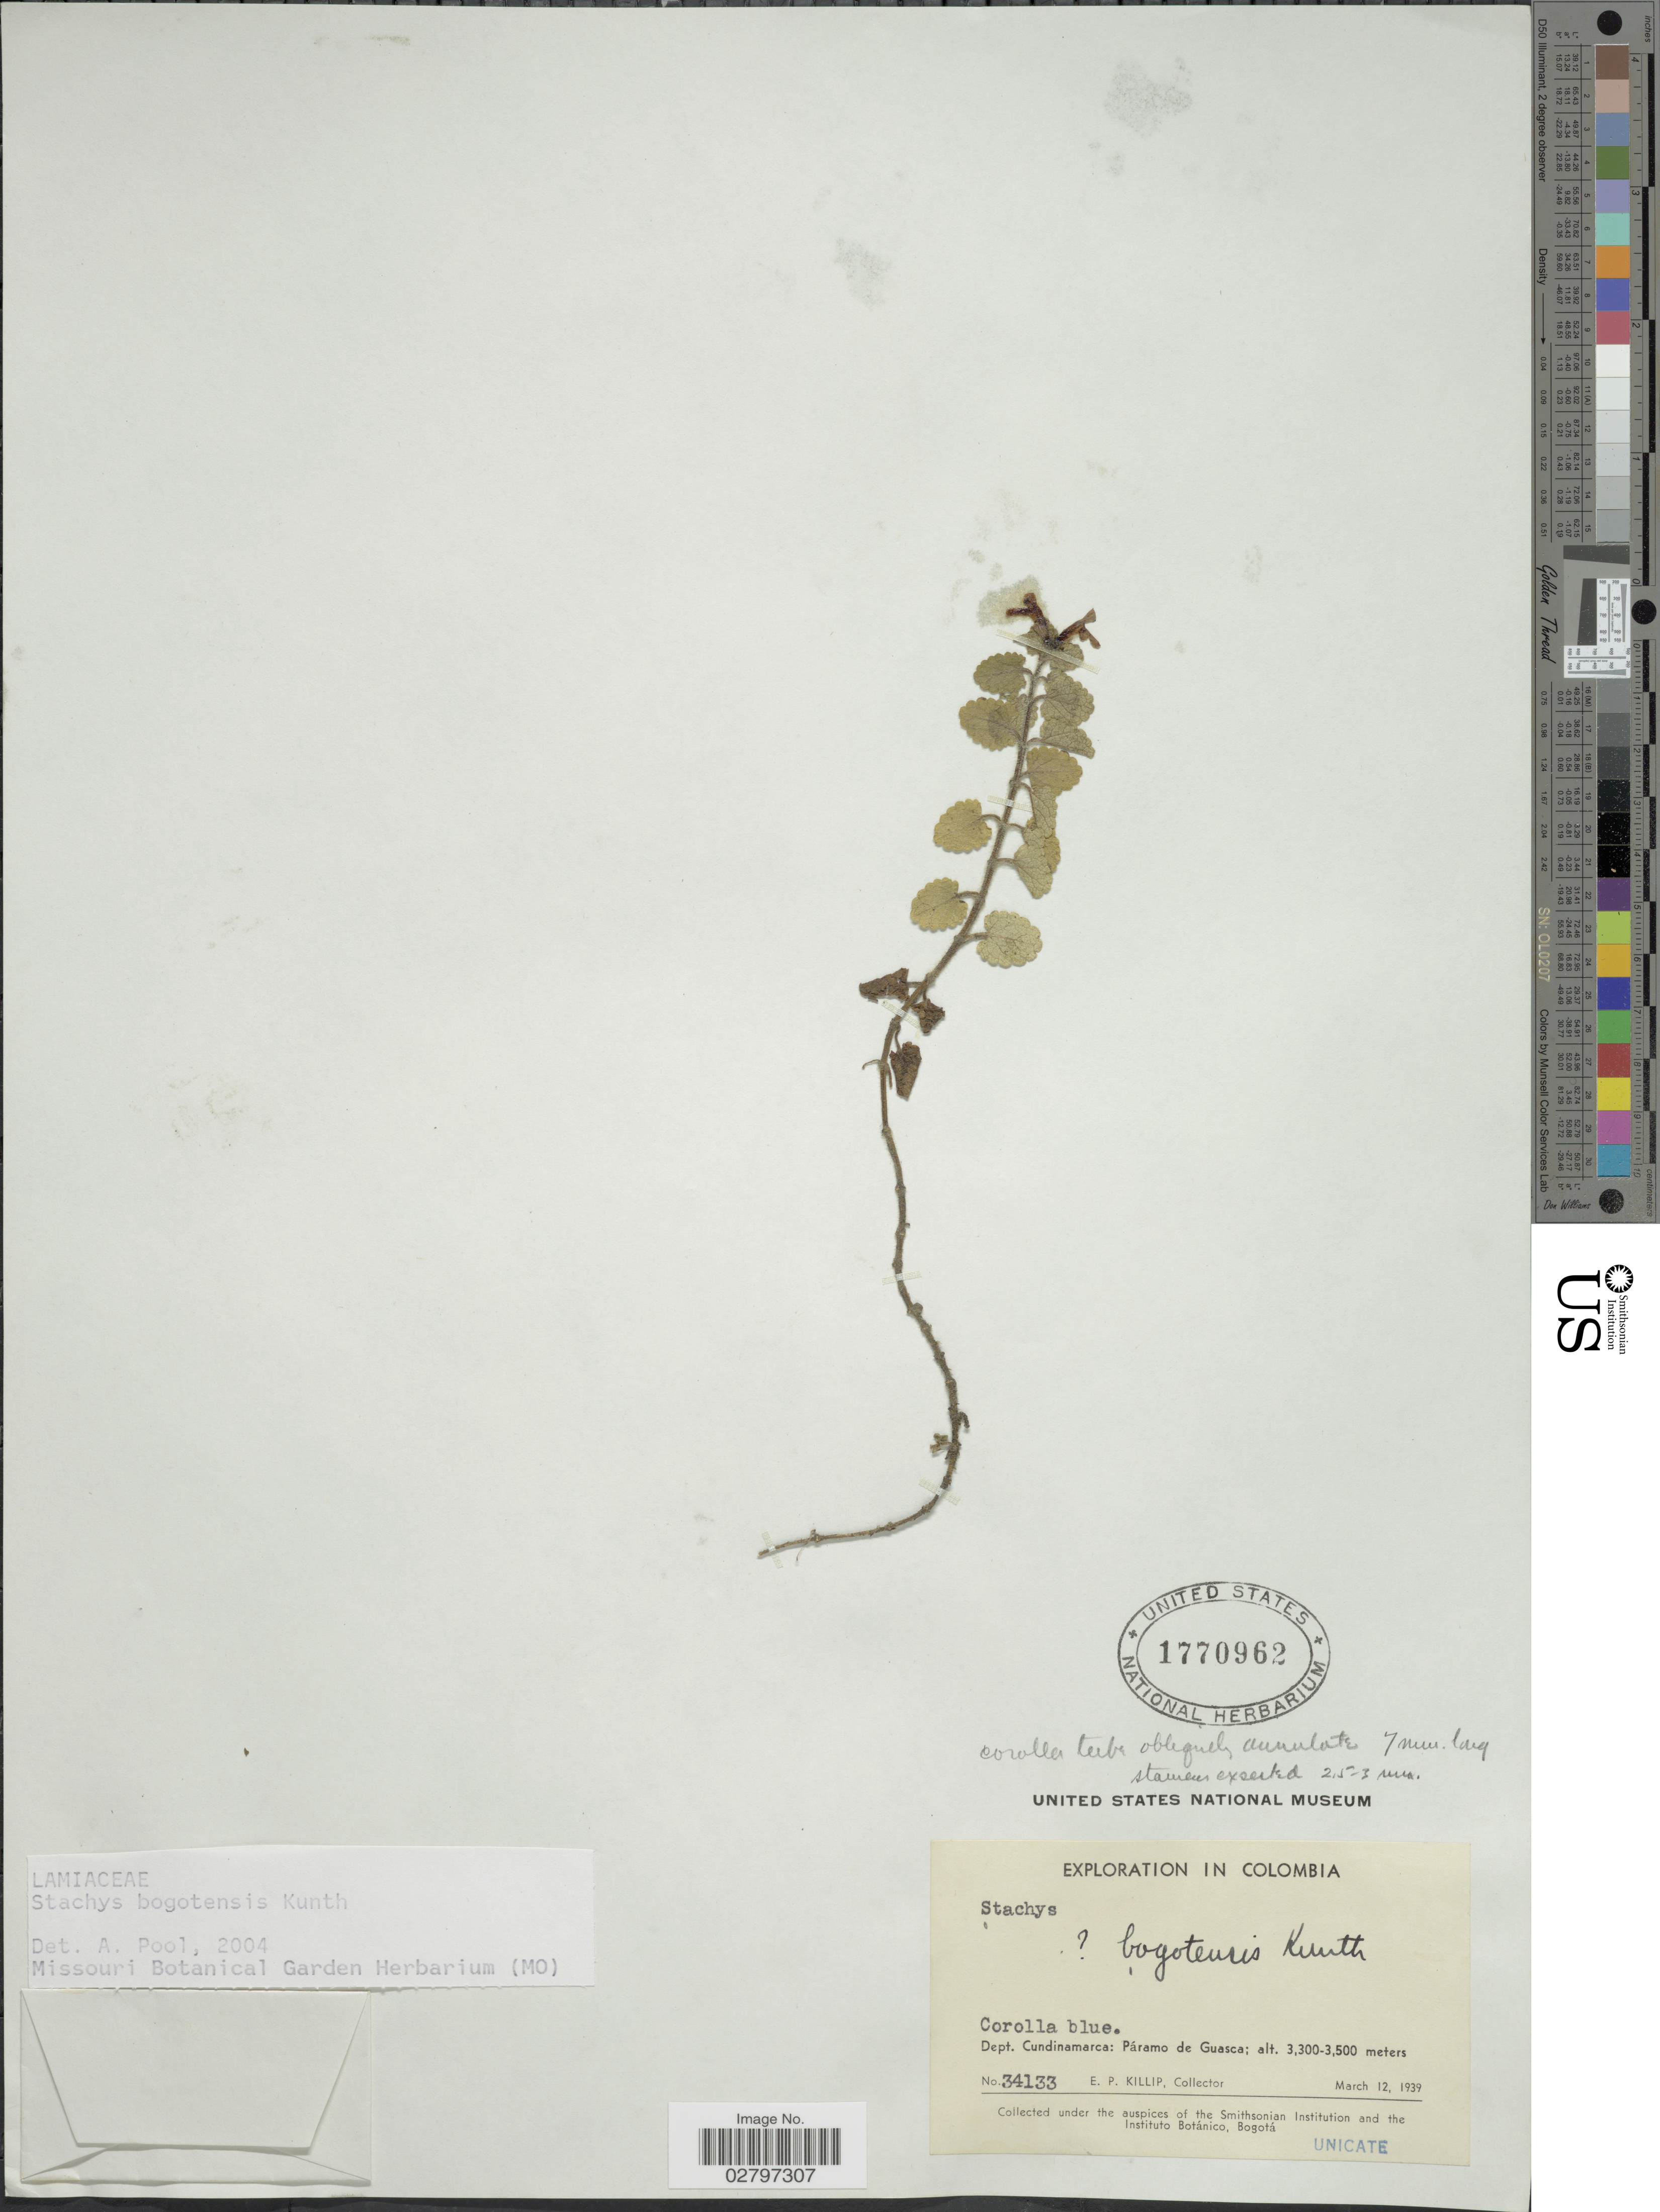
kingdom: Plantae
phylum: Tracheophyta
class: Magnoliopsida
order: Lamiales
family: Lamiaceae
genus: Stachys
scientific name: Stachys bogotensis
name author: Kunth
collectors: E. P. Killip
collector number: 34133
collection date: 1939-03-12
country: Colombia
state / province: Cundinamarca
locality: Dept. Cundinamarca: Páramo de Guasca.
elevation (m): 3300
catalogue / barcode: US 1770962